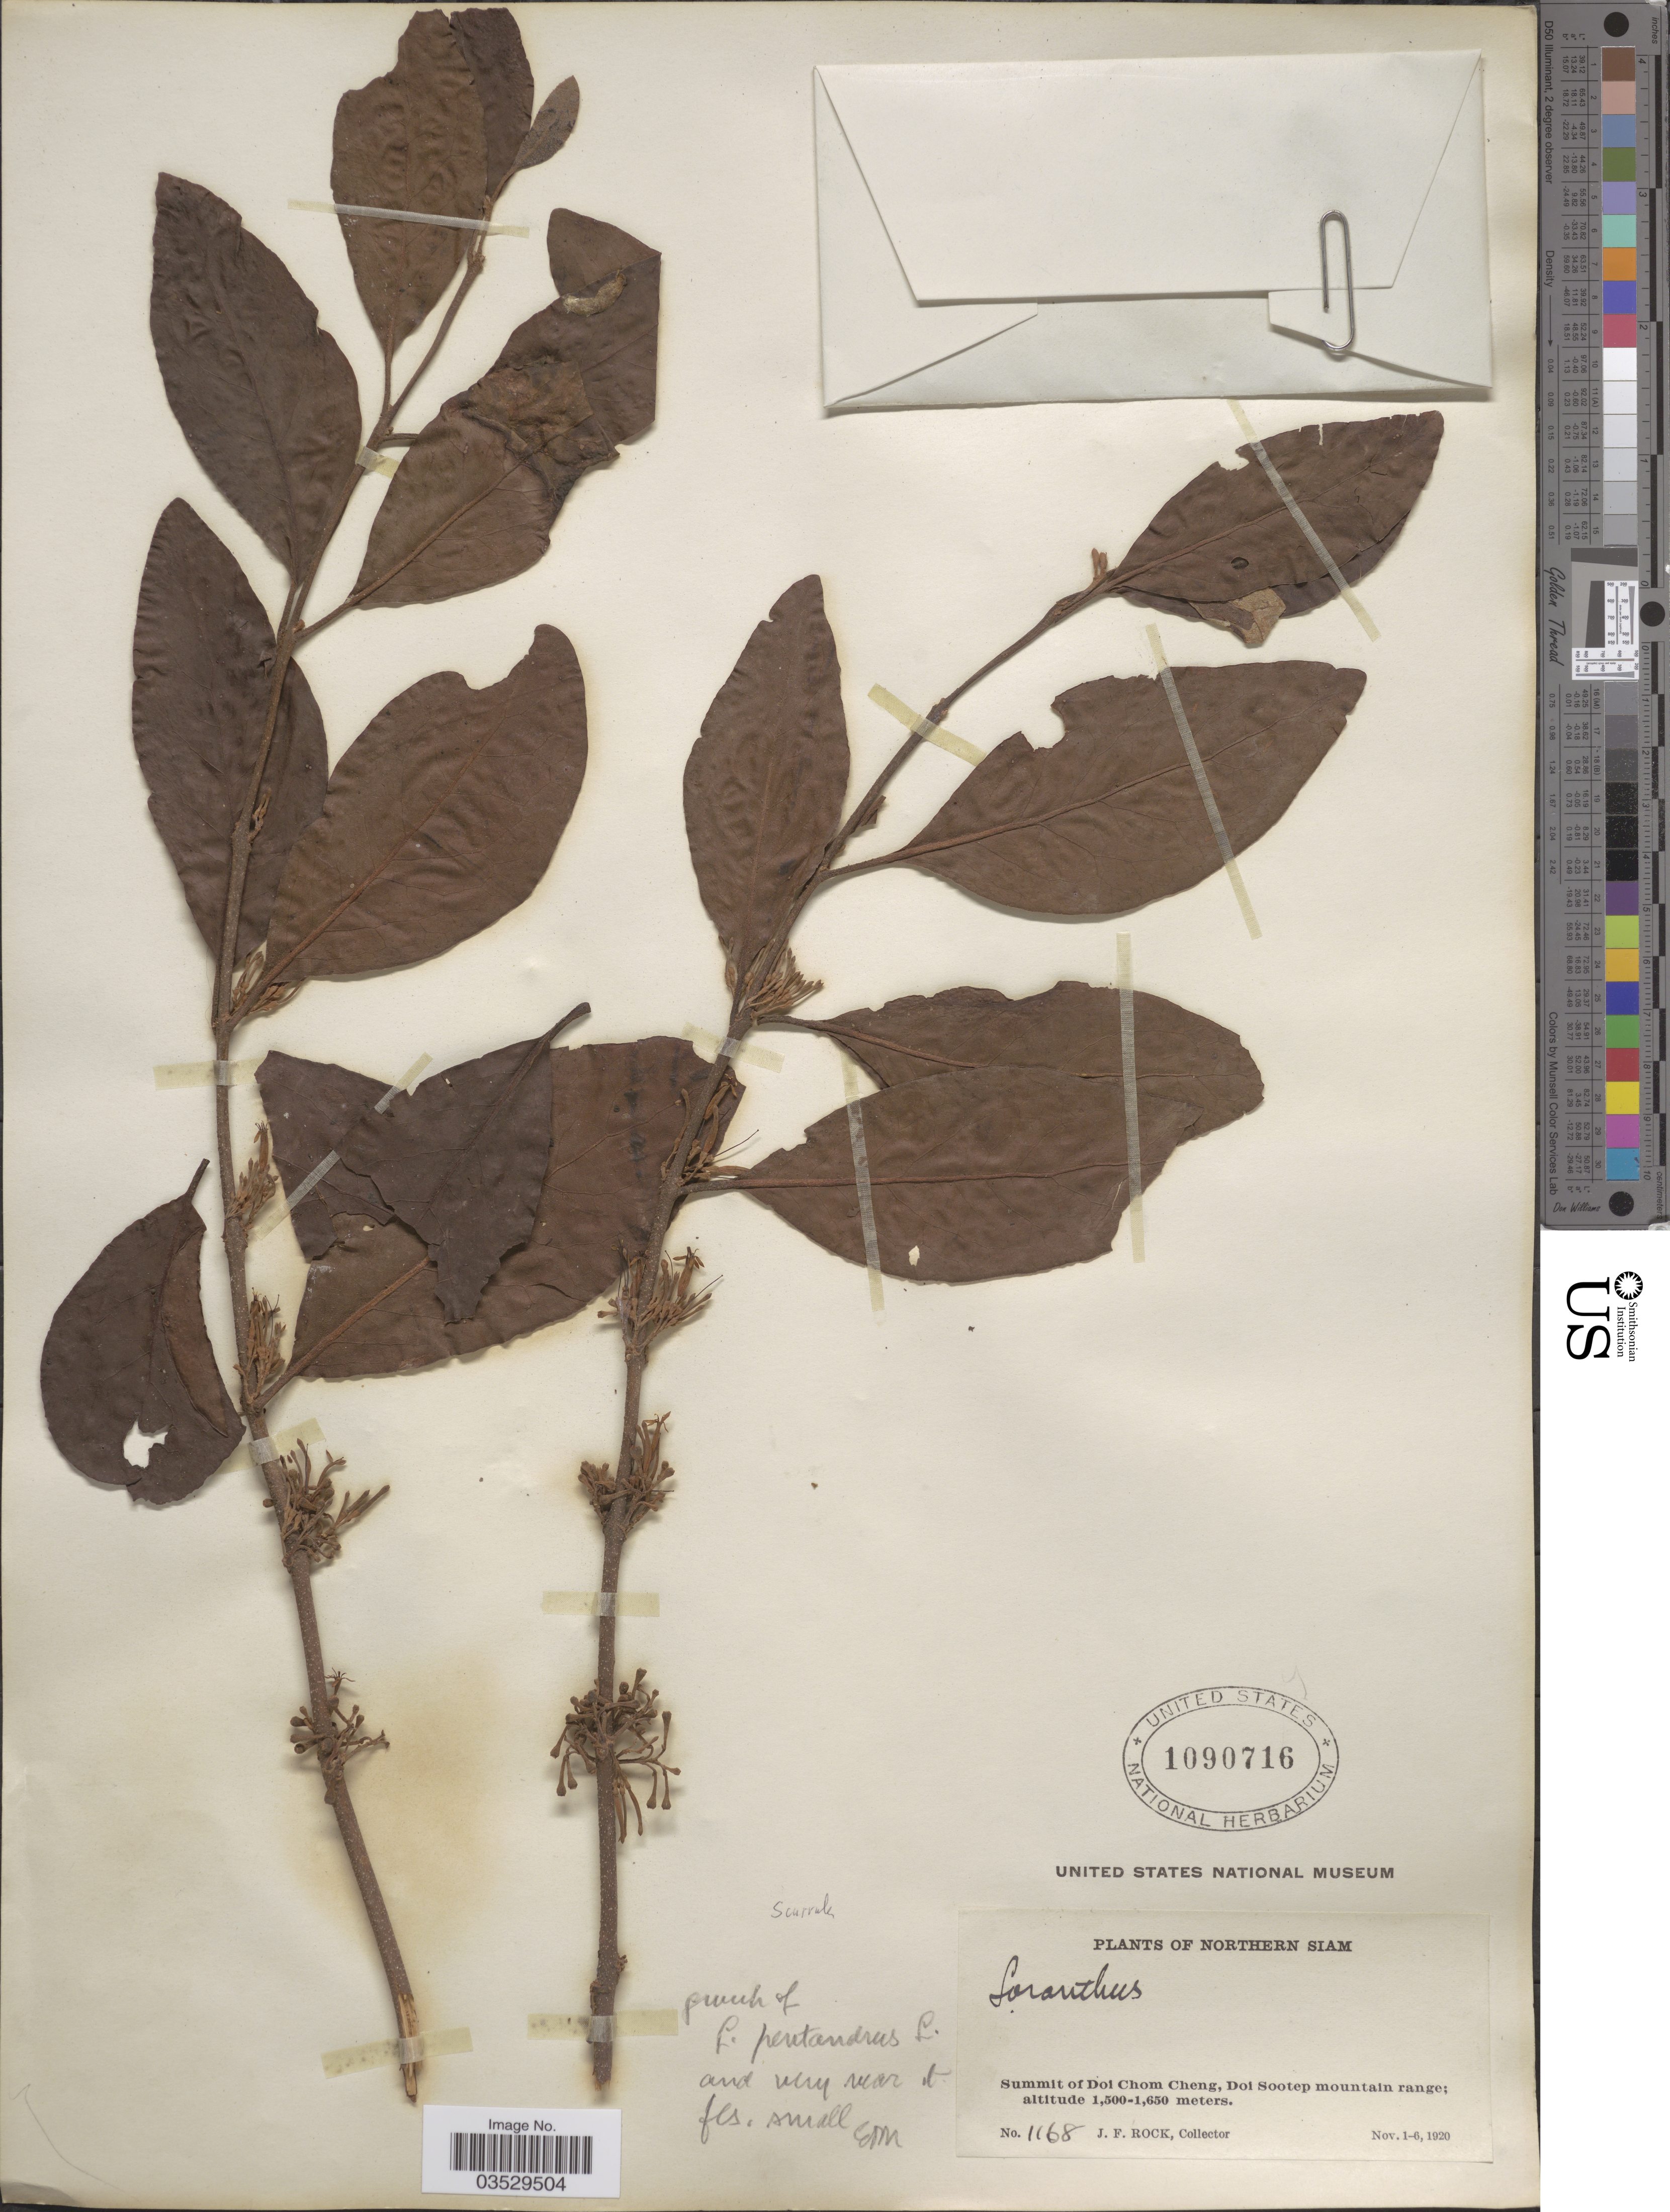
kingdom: Plantae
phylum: Tracheophyta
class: Magnoliopsida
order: Santalales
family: Loranthaceae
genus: Scurrula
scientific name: Scurrula sp.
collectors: J. Rock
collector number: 1168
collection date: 1920-11-01/1920-11-06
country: Thailand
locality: Northern Siam. Summit of Doi Chom Cheng, Doi Sootep mountain range.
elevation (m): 1500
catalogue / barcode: US 1090716